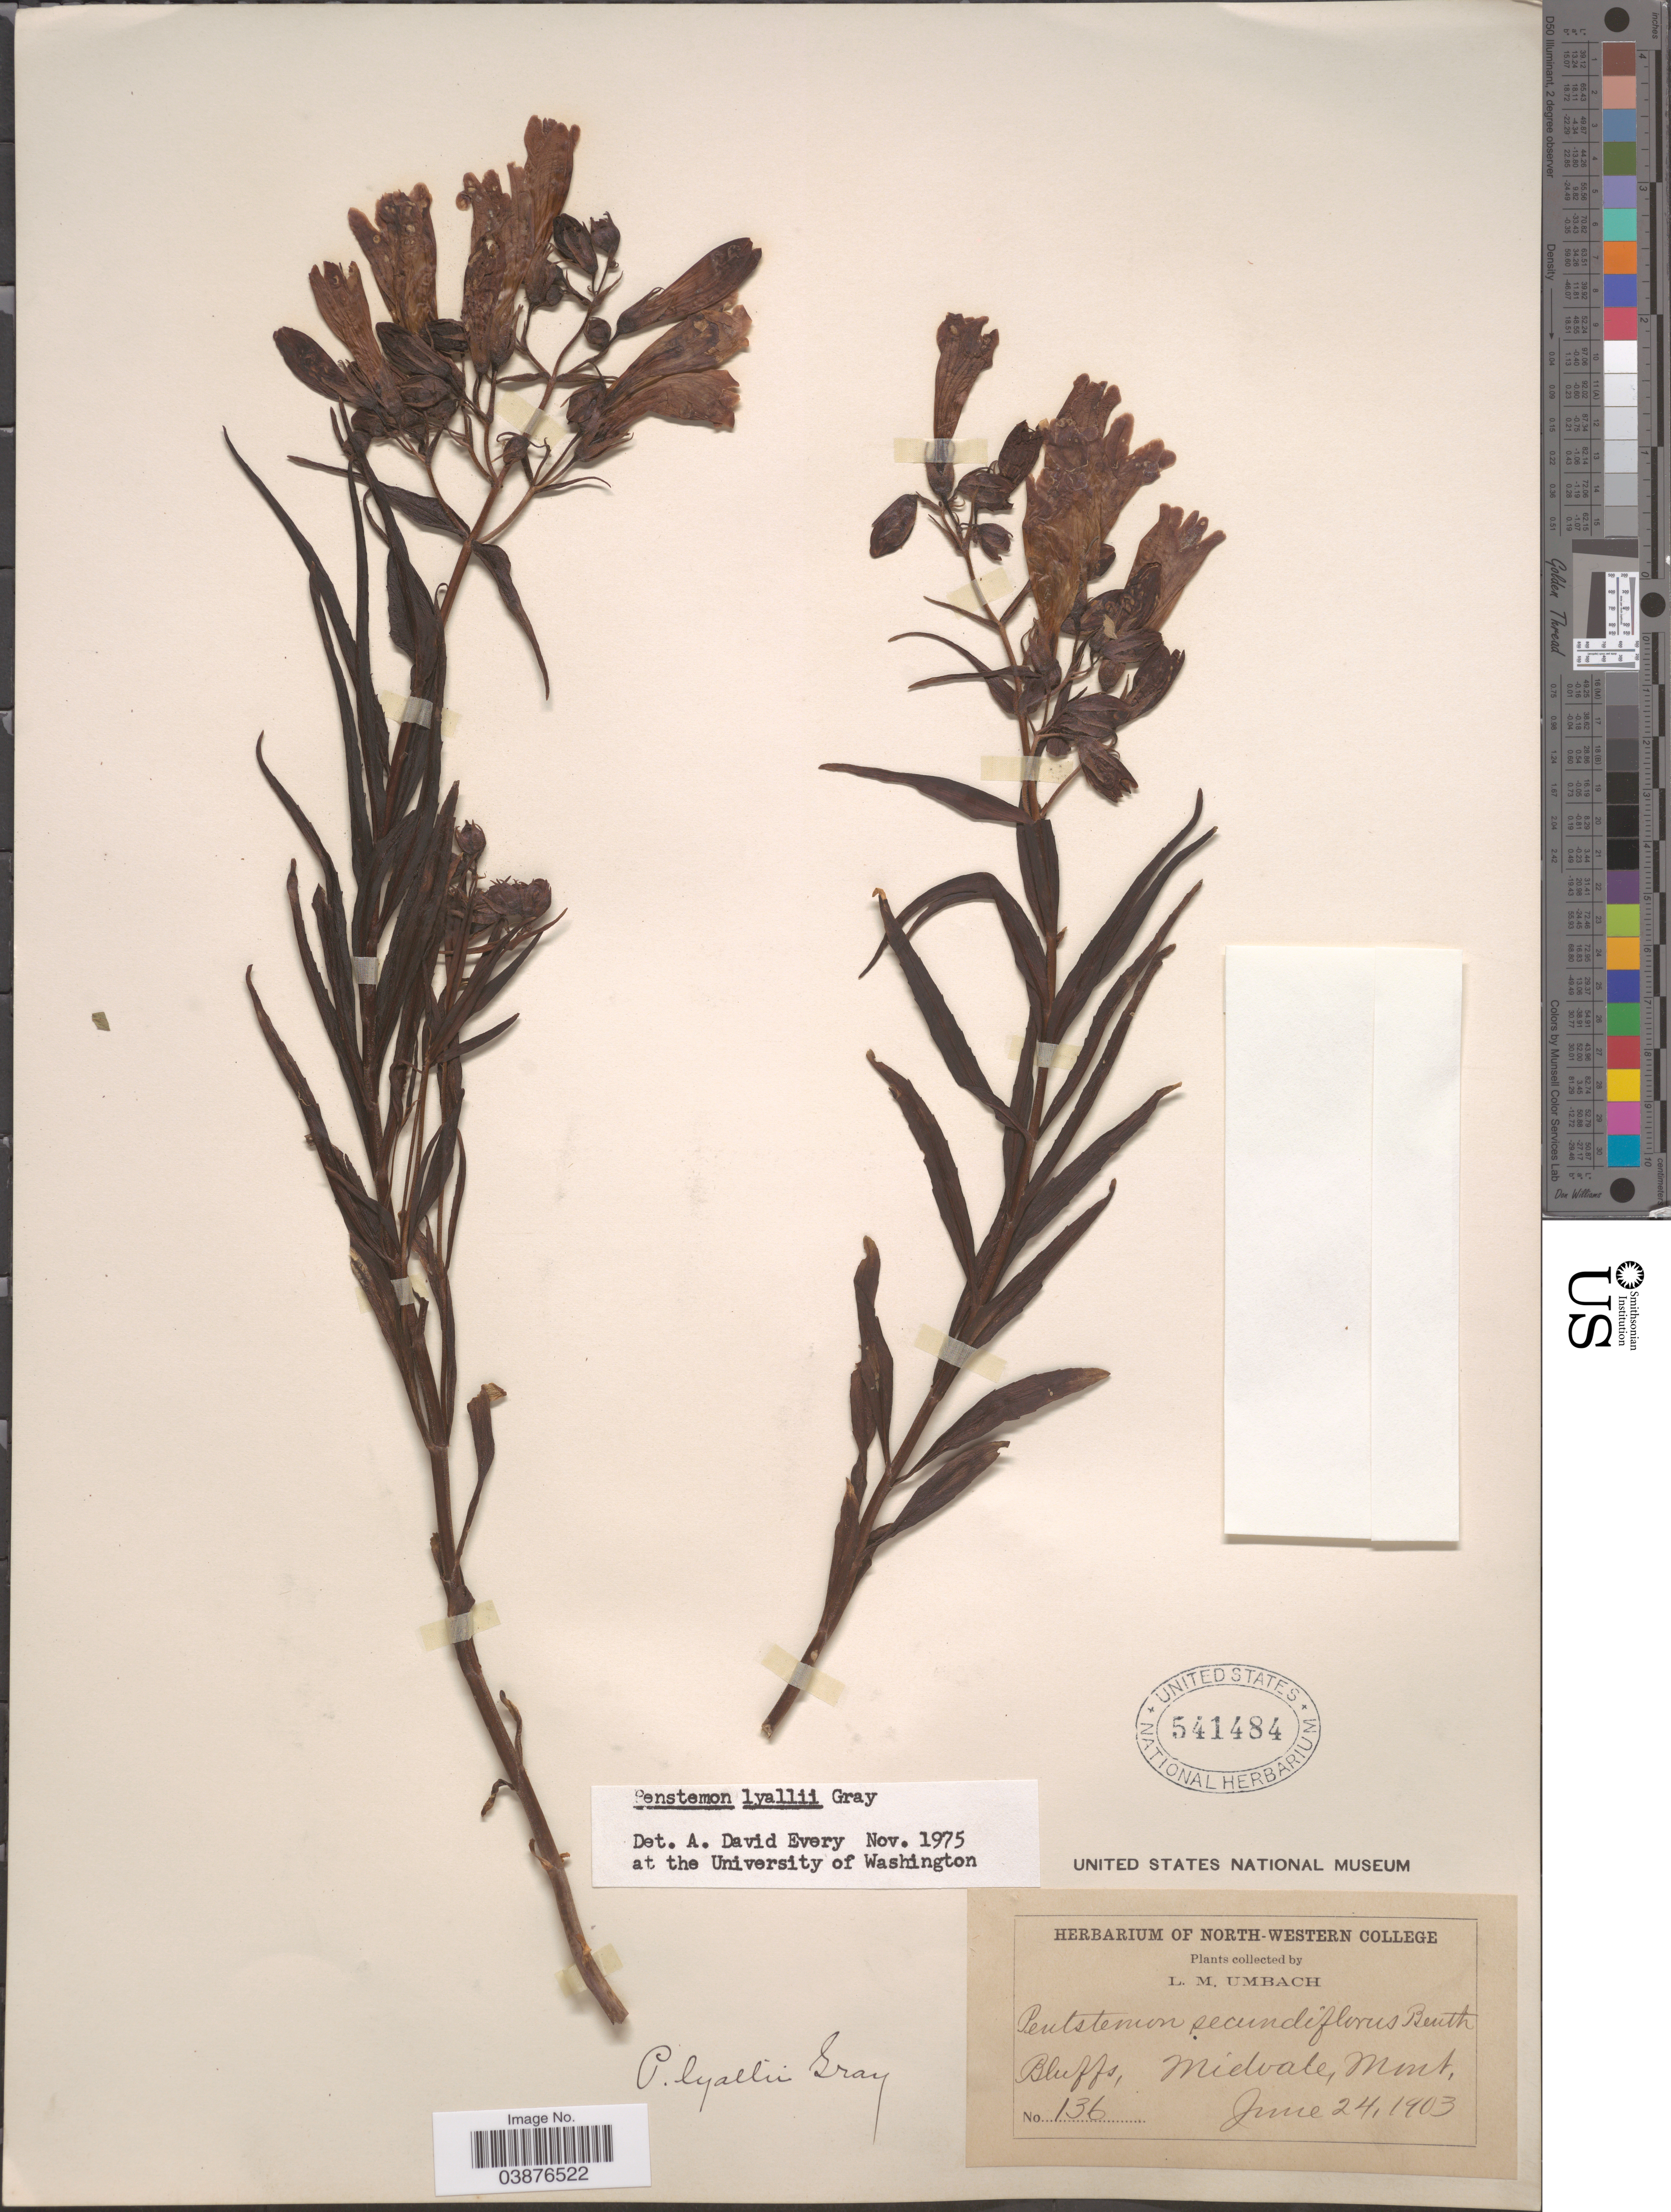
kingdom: Plantae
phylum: Tracheophyta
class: Magnoliopsida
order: Lamiales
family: Plantaginaceae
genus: Penstemon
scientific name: Penstemon lyallii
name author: (A. Gray) A. Gray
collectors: L. M. Umbach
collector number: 136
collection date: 1903-06-24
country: United States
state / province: Montana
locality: Bluffs, Midvale.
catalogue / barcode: US 541484